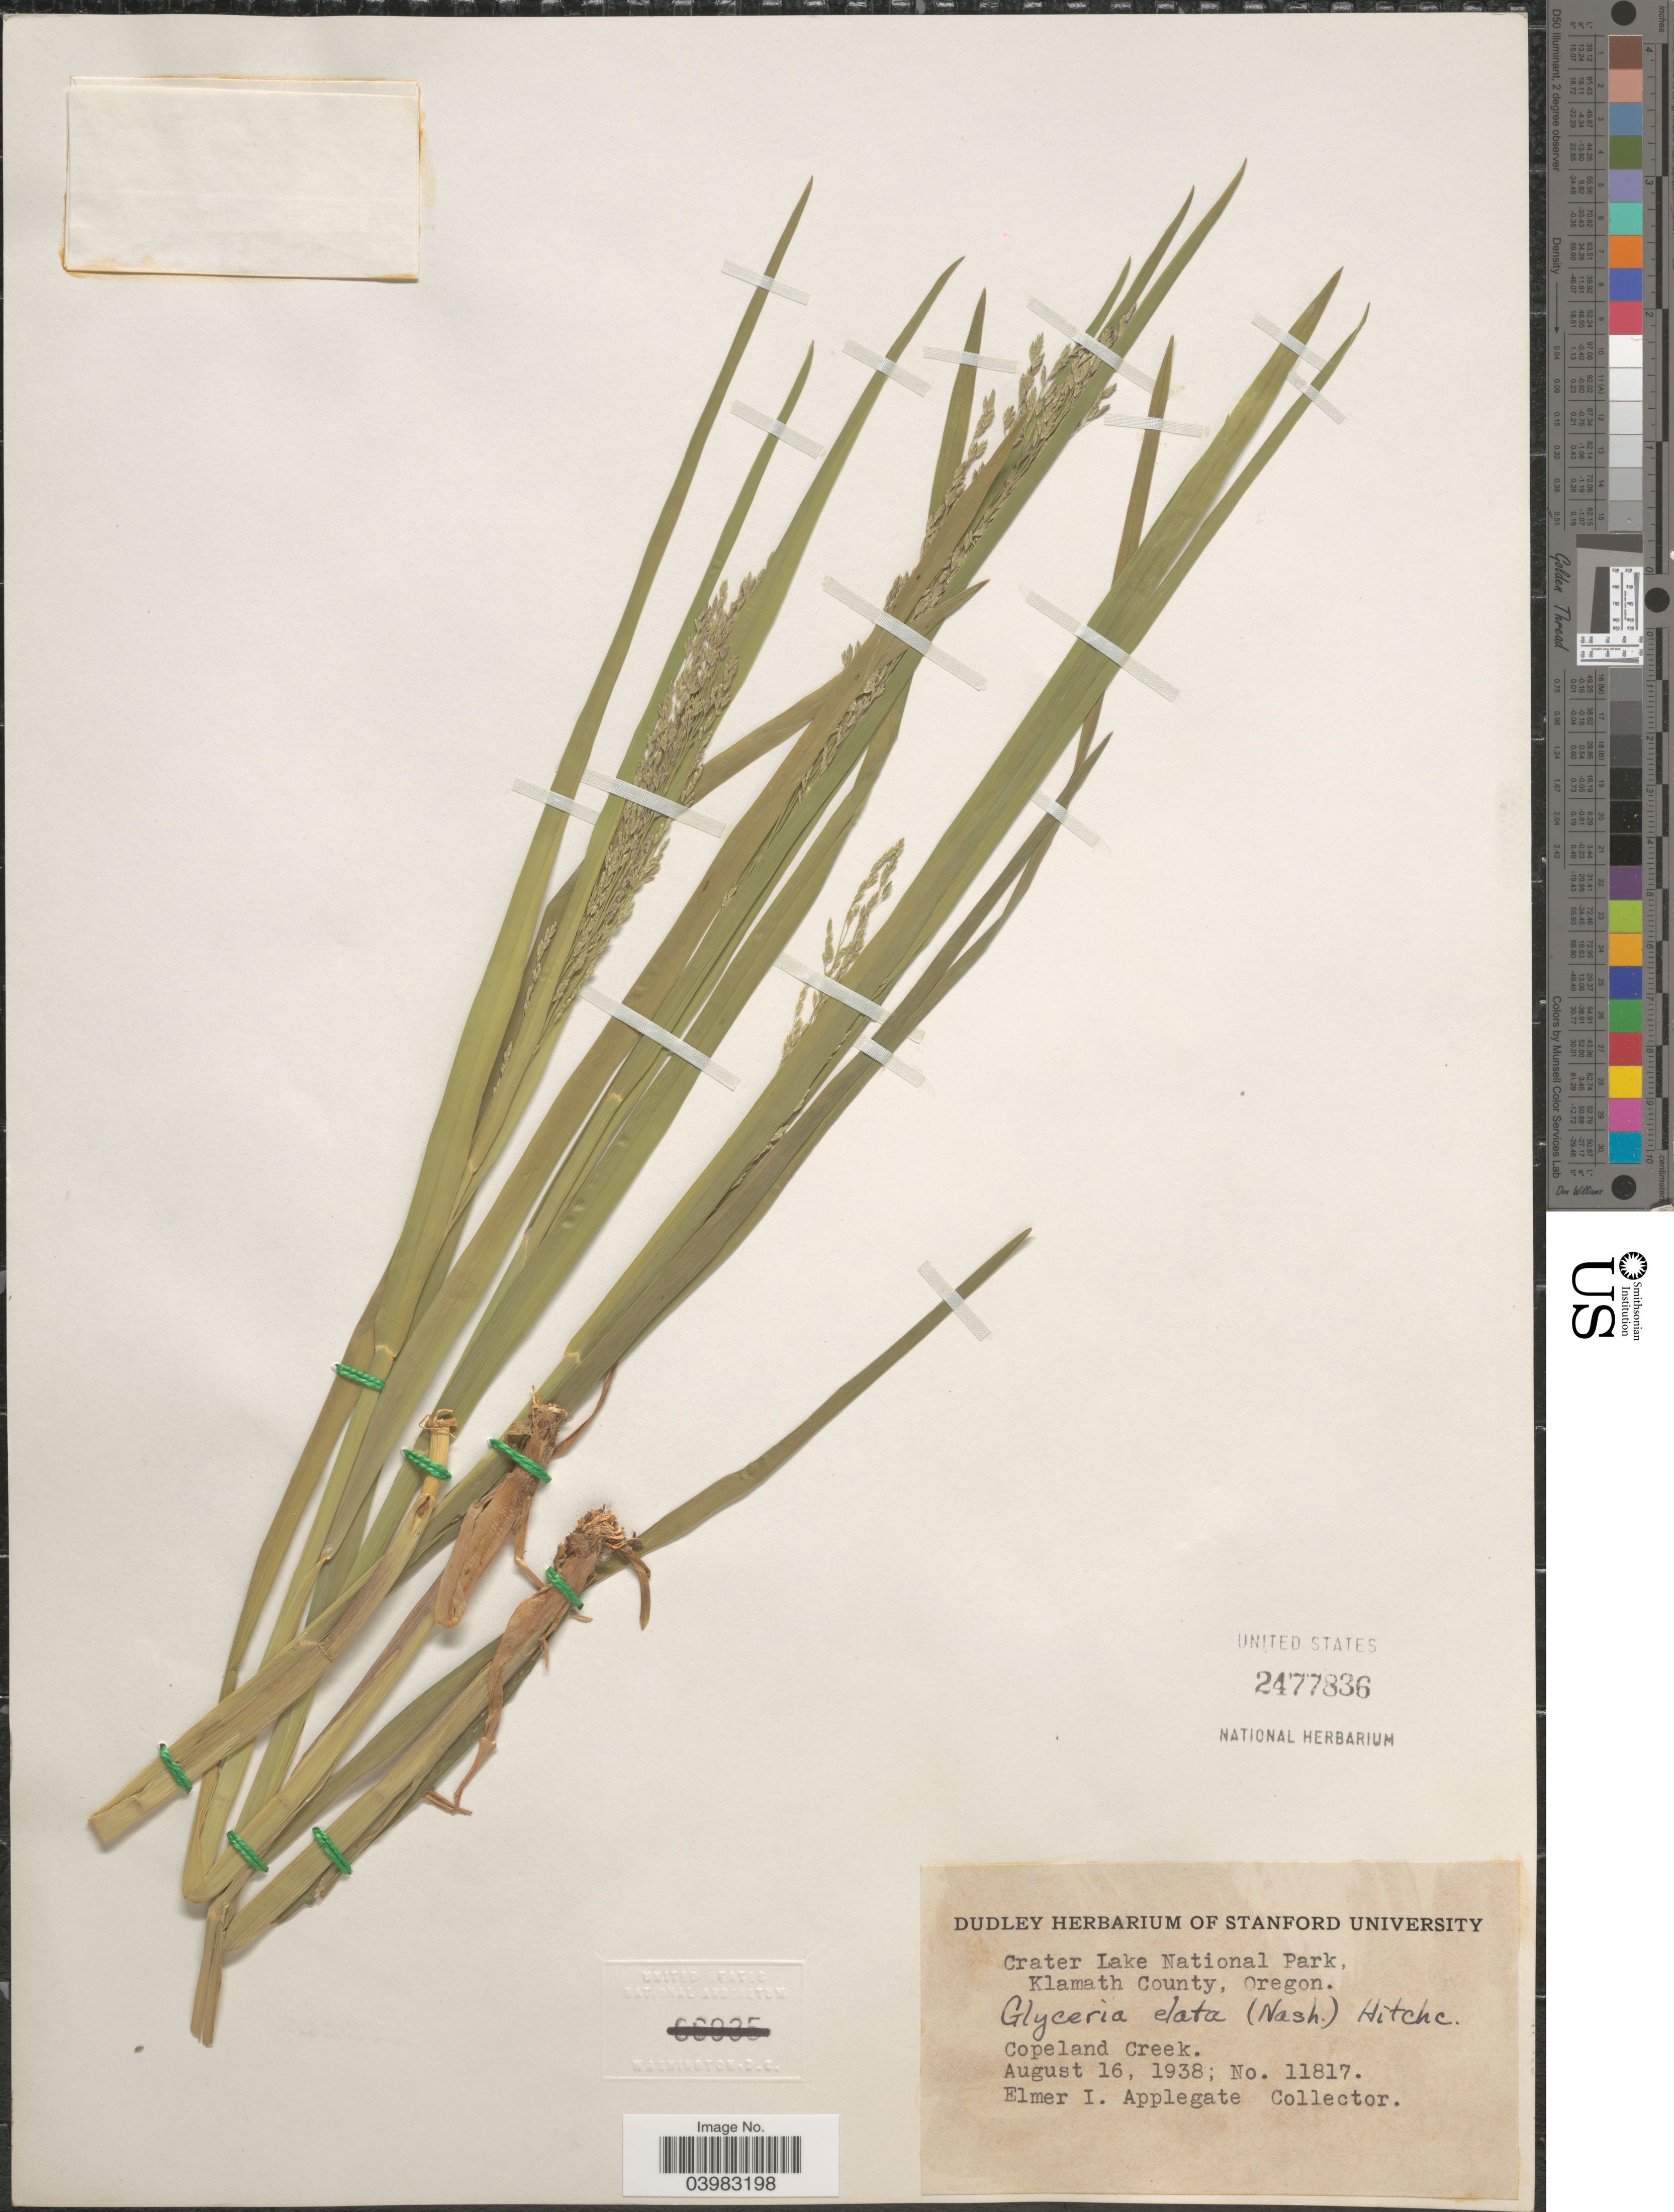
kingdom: Plantae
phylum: Tracheophyta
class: Liliopsida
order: Poales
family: Poaceae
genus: Glyceria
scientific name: Glyceria elata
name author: (Nash) M.E. Jones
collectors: E. I. Applegate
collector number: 11817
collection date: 1938-08-16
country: United States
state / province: Oregon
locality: Crater Lake National Park, Klamath County. Copeland Creek.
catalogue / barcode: US 2477836